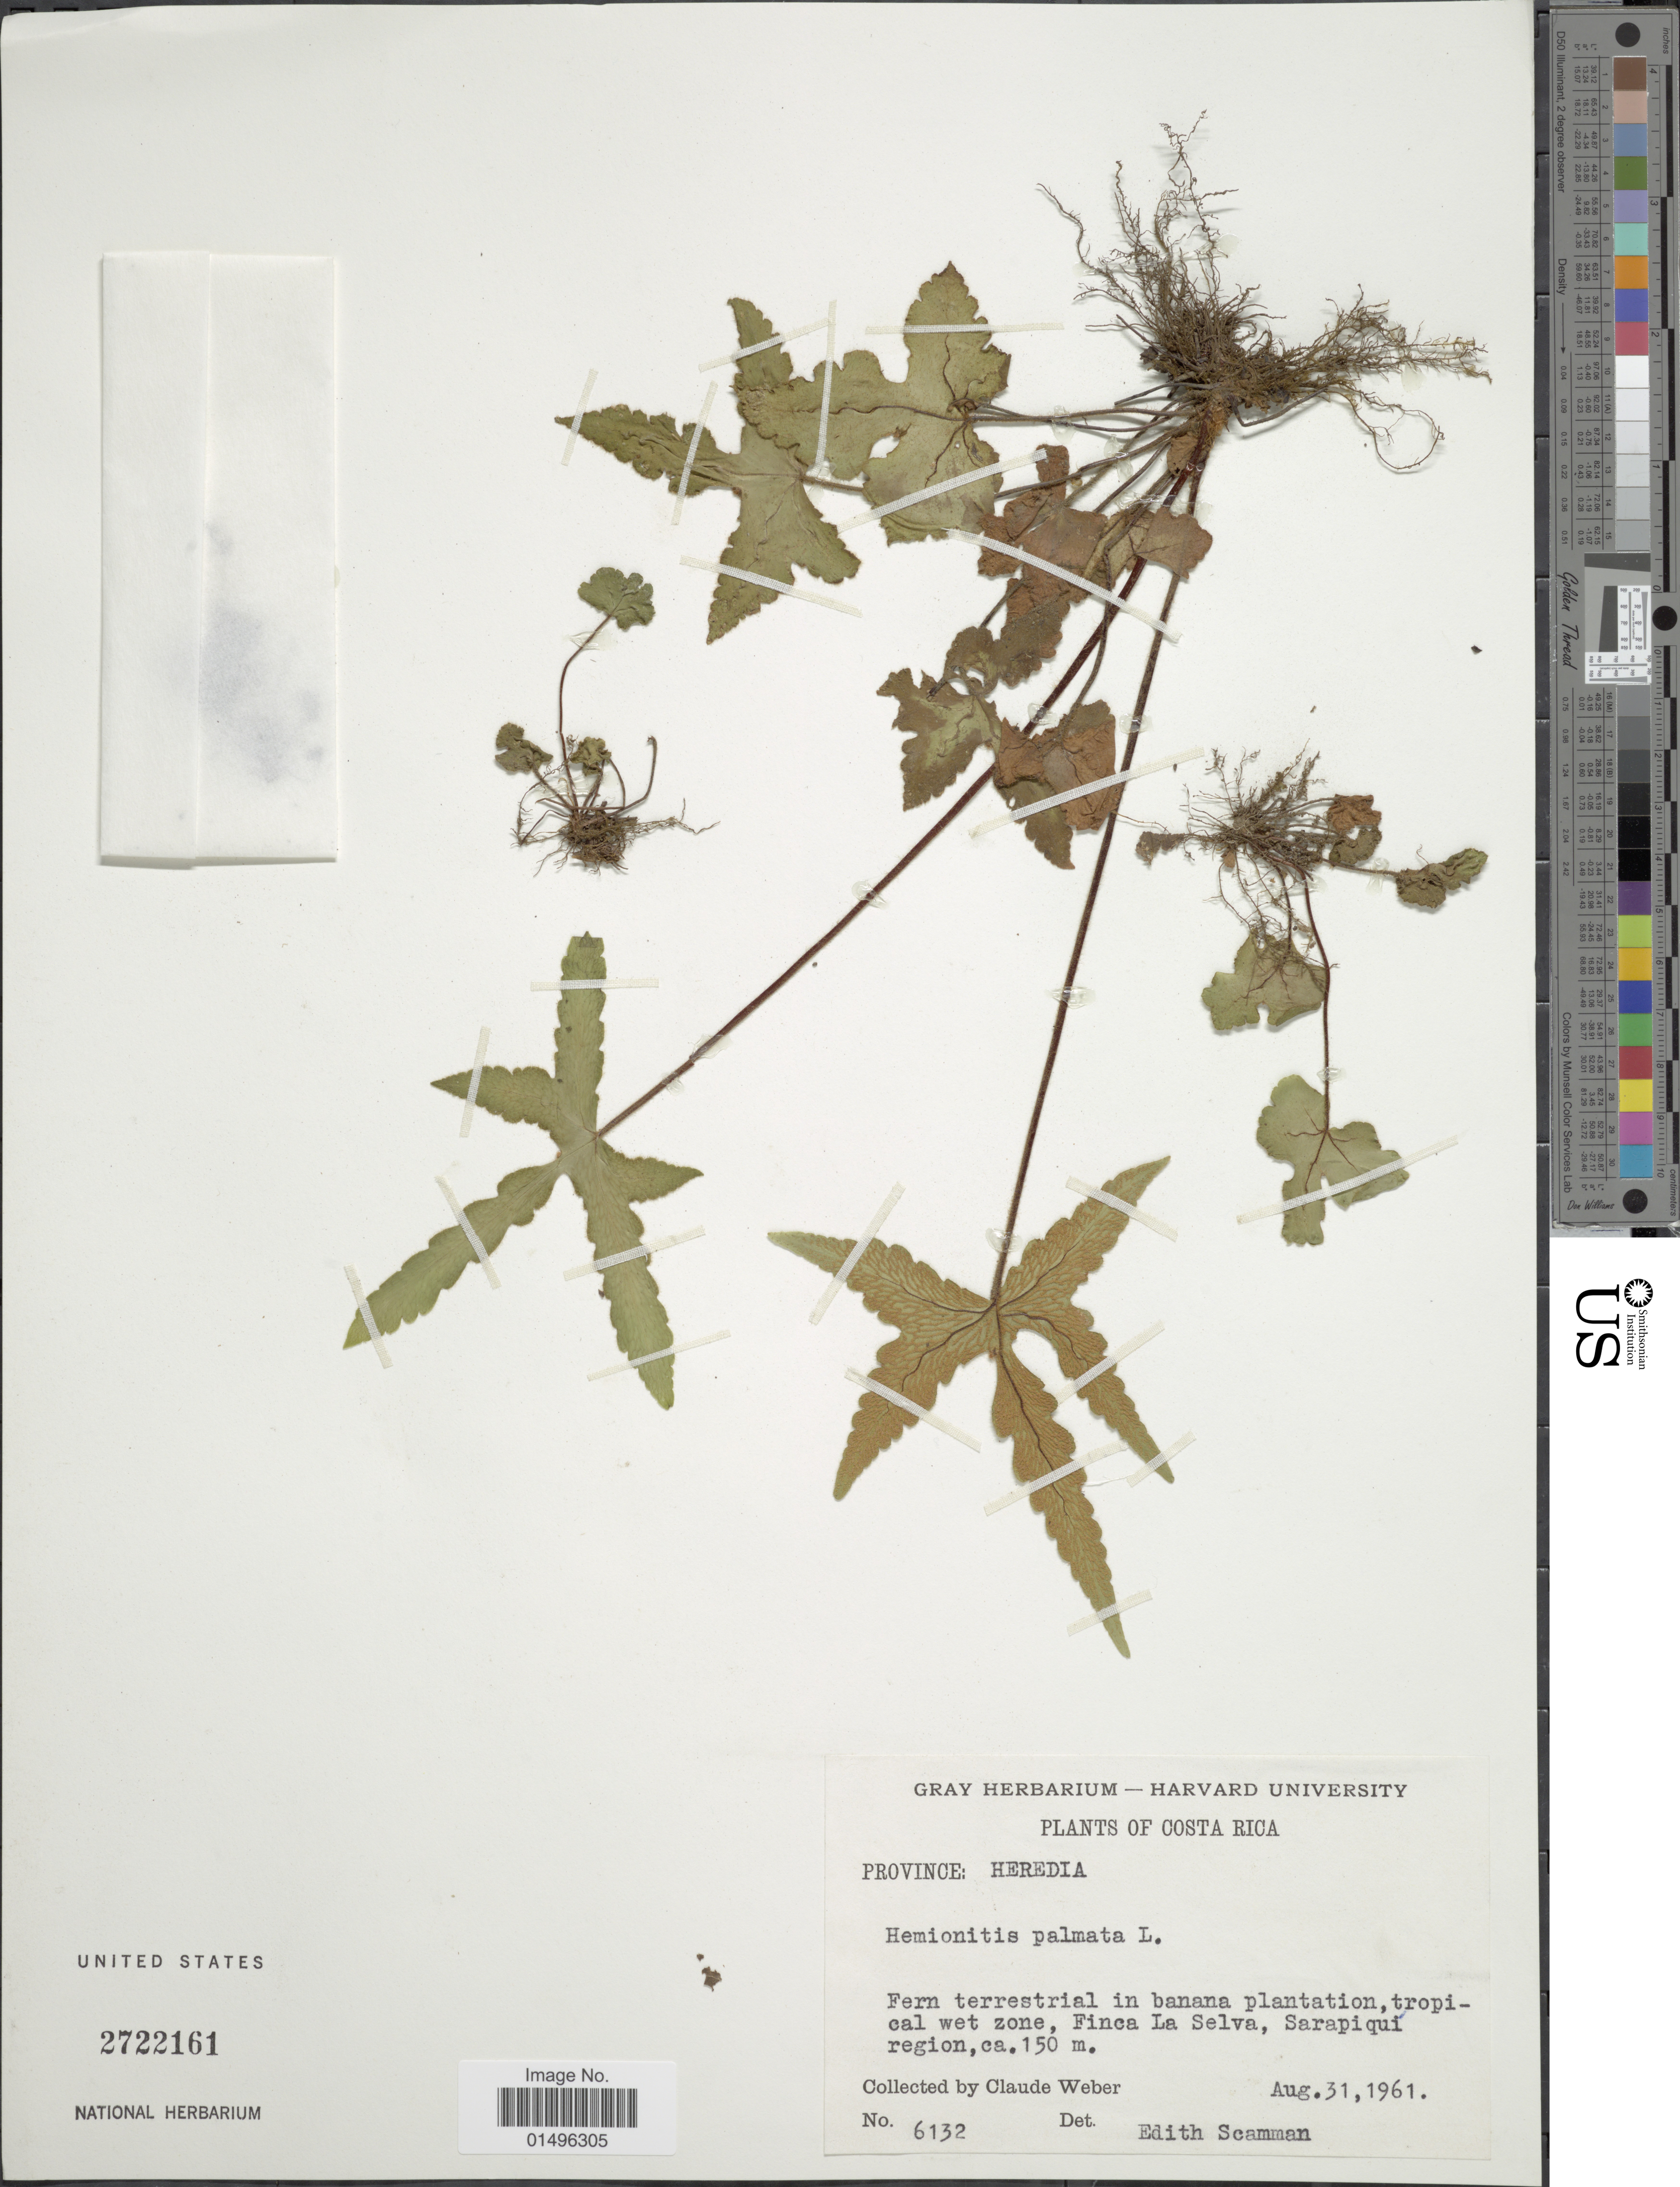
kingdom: Plantae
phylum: Tracheophyta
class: Polypodiopsida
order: Polypodiales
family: Pteridaceae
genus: Hemionitis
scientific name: Hemionitis palmata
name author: L.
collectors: C. I. Weber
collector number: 6132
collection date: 1961-08-31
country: Costa Rica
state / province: Heredia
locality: Costa Rica, Fern terrestrial in banana plantation, tropical wet zone, Finca La Selva, Sarapiqui region.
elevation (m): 150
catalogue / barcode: US 2722161